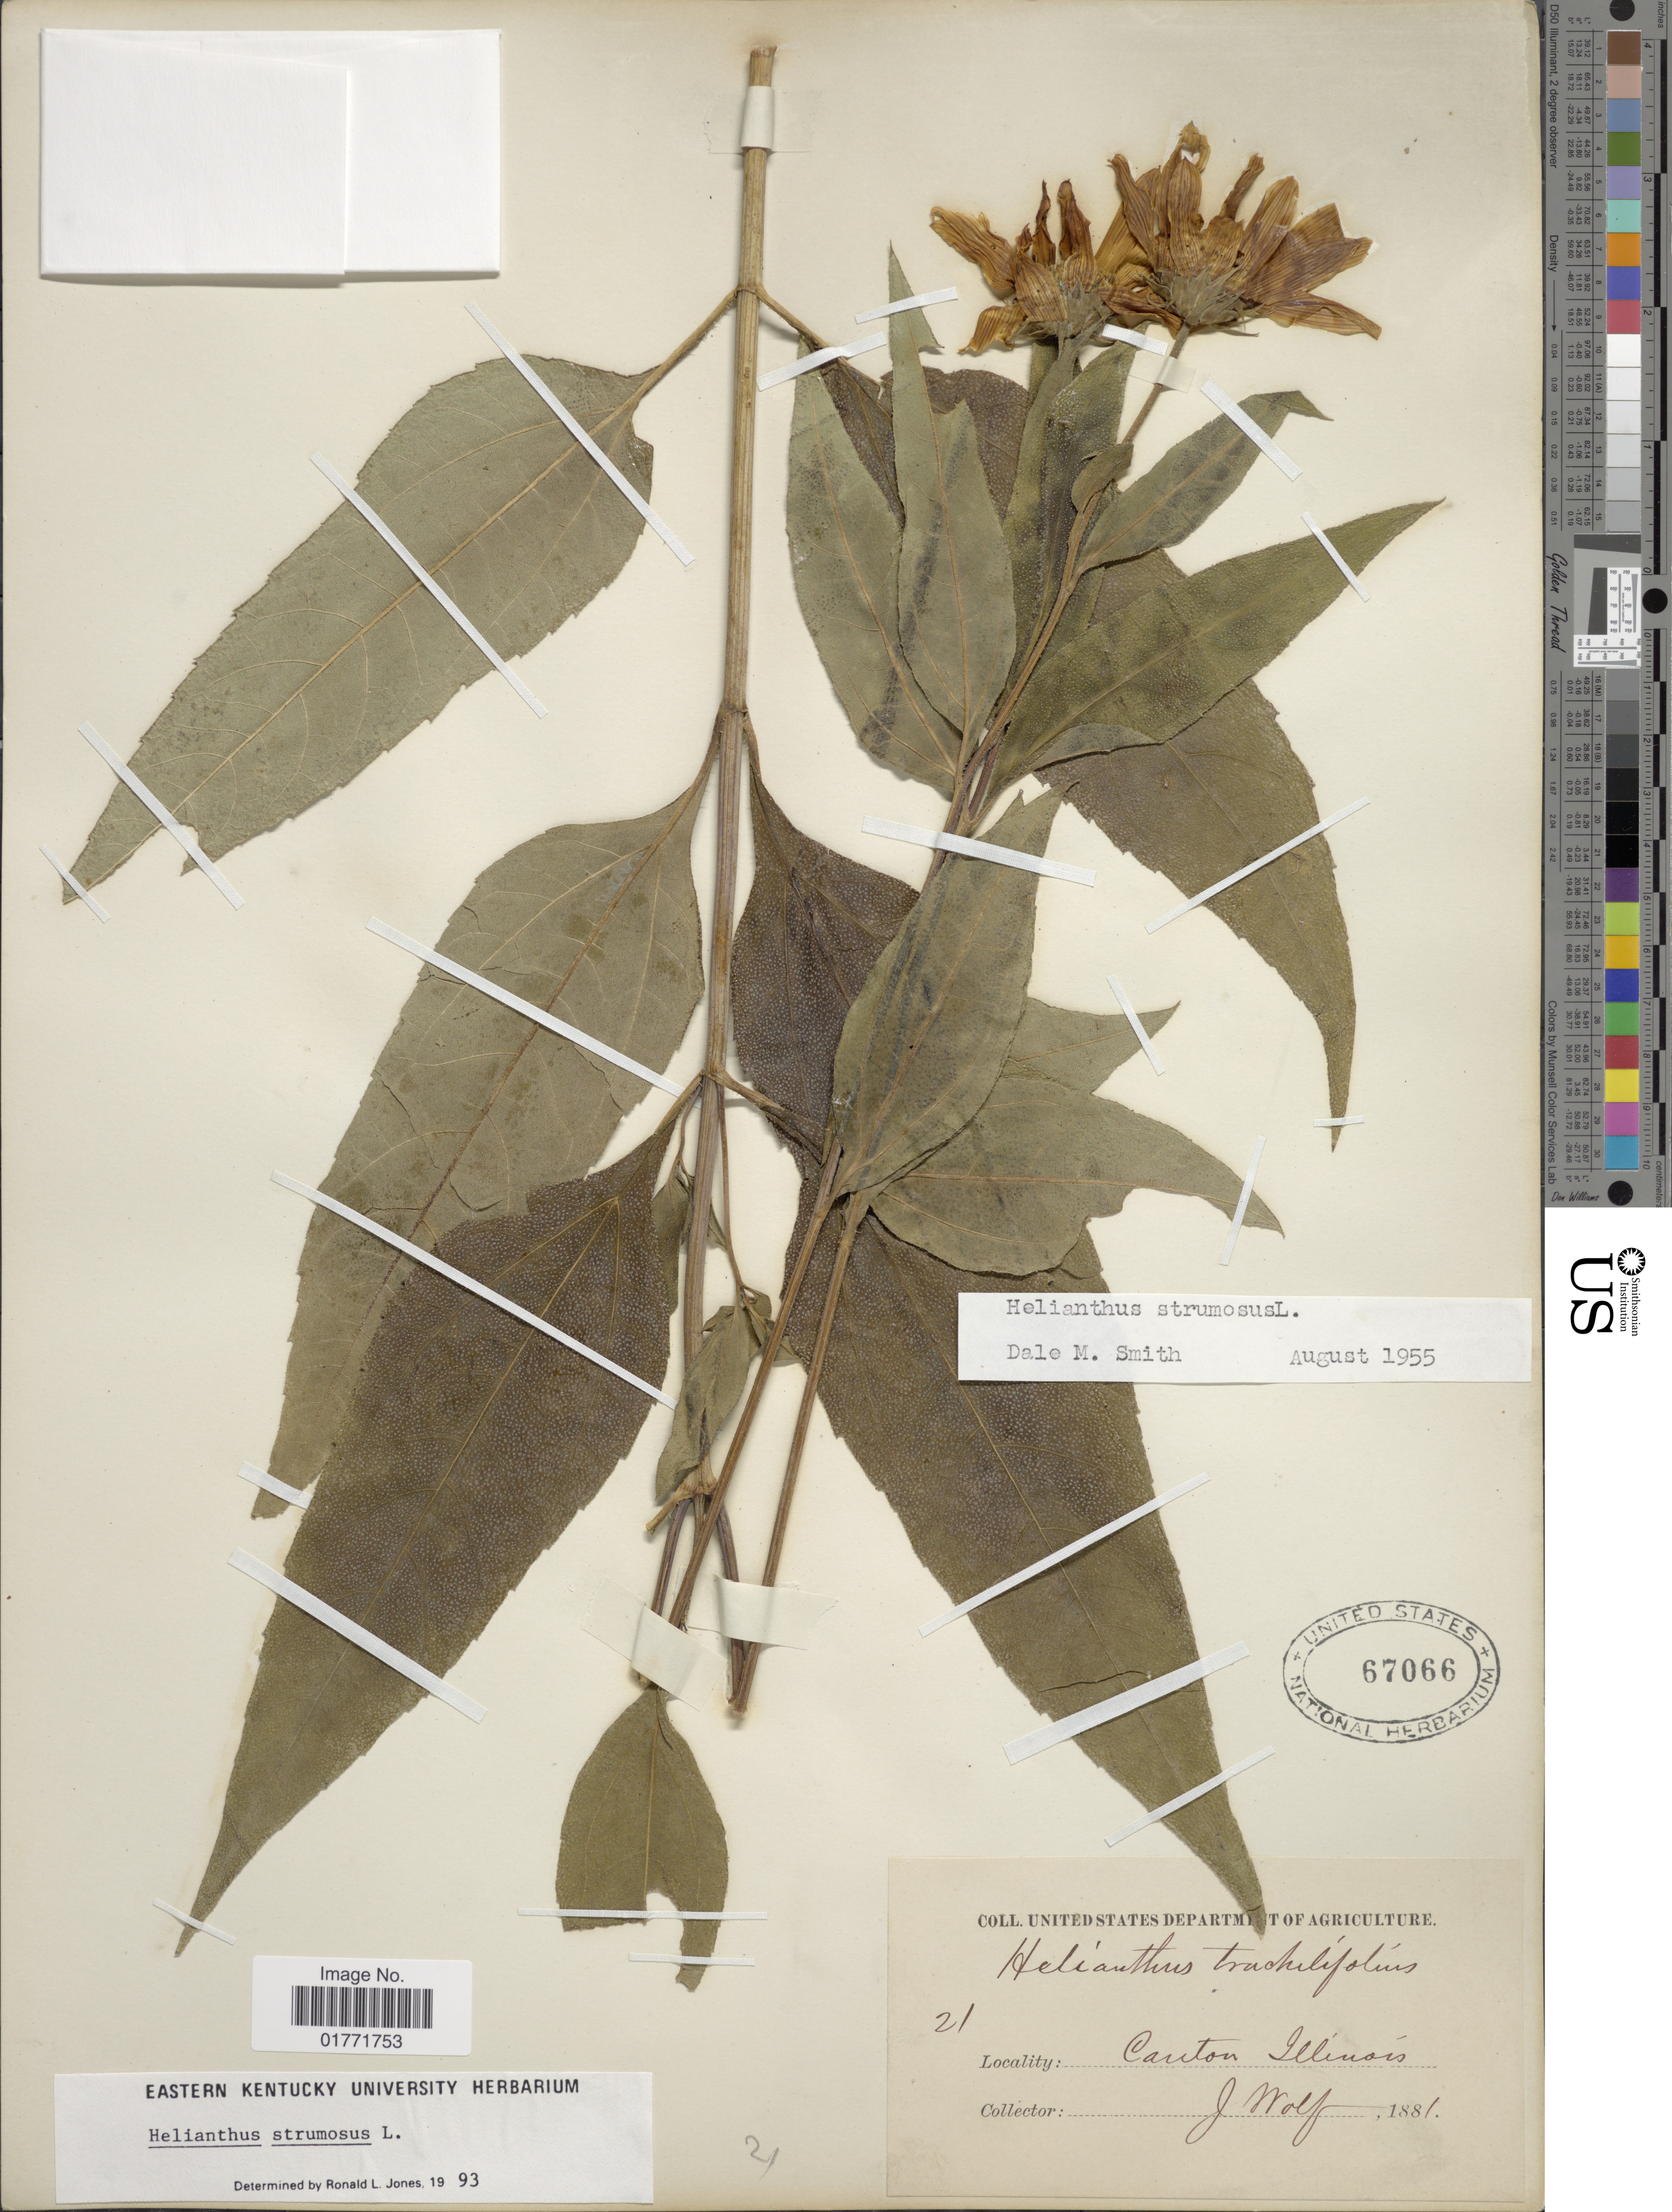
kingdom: Plantae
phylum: Tracheophyta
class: Magnoliopsida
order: Asterales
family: Asteraceae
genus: Helianthus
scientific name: Helianthus strumosus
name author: L.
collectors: J. Wolf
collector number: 21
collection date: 1881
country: United States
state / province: Illinois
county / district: Fulton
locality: Canton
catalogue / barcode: US 67066